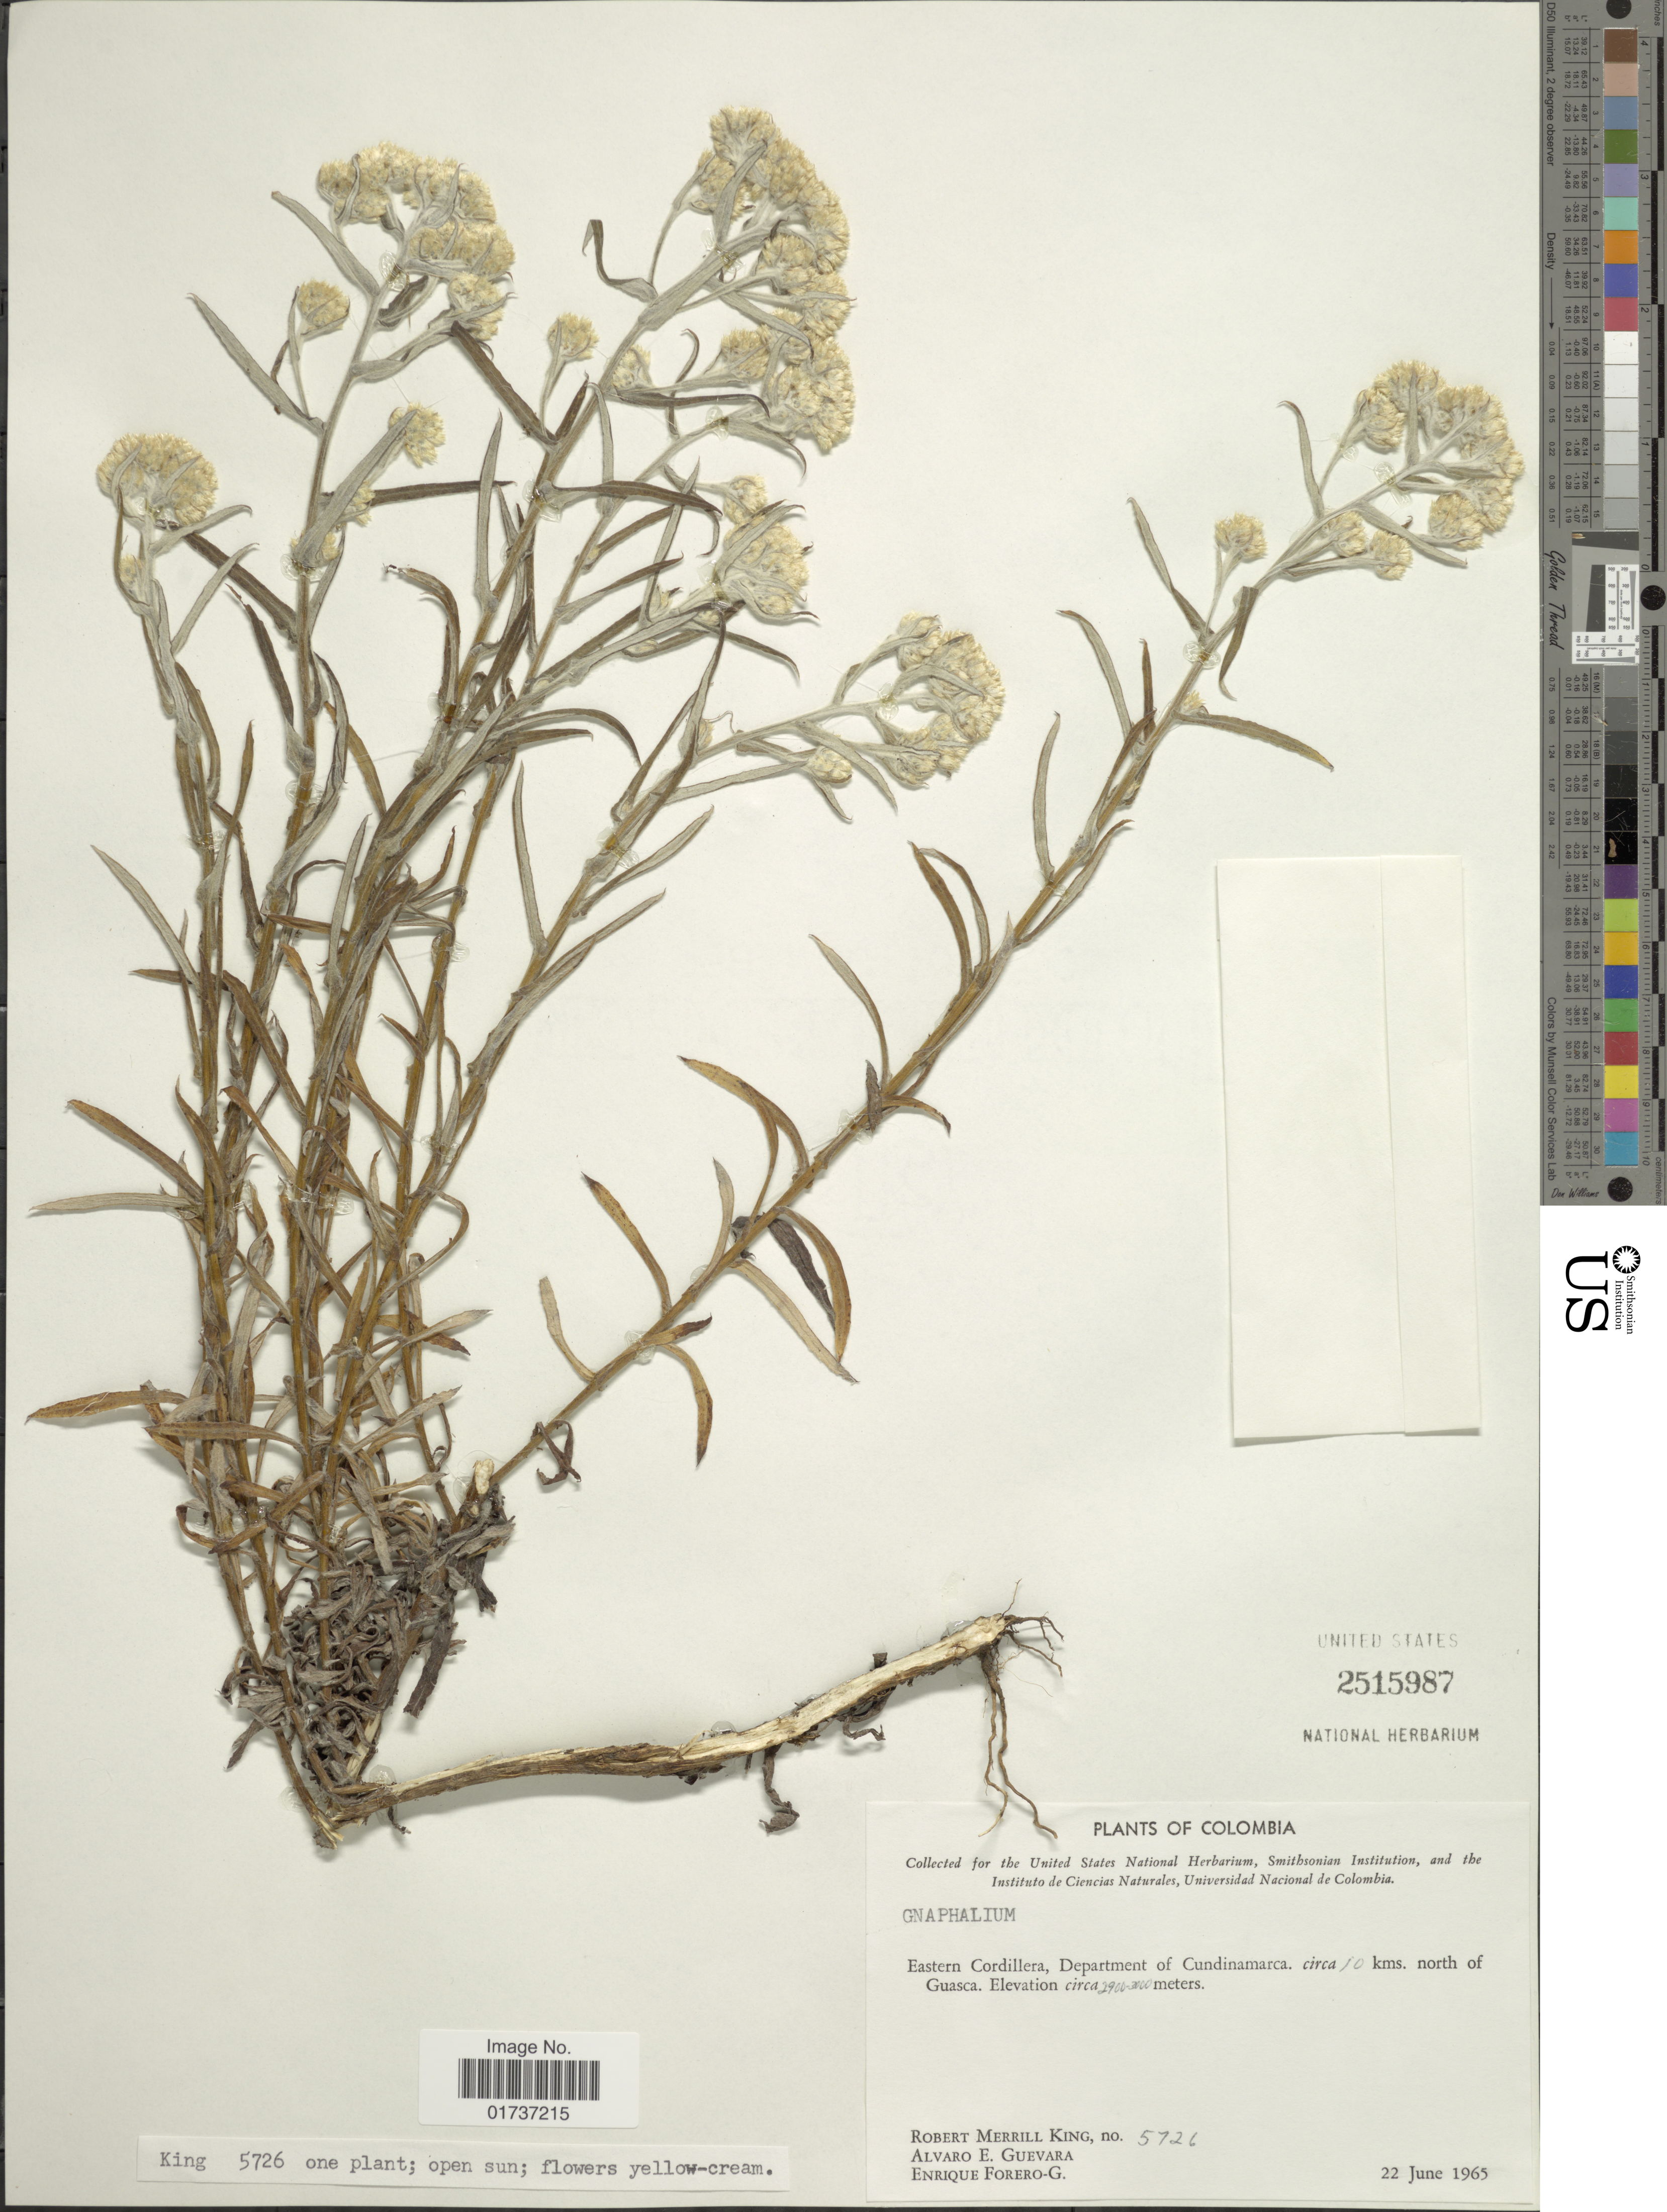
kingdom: Plantae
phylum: Tracheophyta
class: Magnoliopsida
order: Asterales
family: Asteraceae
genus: Gnaphalium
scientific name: Gnaphalium sp.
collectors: R. M. King, A. E. Guevara & E. Forero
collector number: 5726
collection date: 1965-06-22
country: Colombia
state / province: Cundinamarca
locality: Eastern Cordillera, Department of Cundinamarca, circa 10 kms northeast of Guasca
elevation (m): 2900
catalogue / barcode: US 2515987